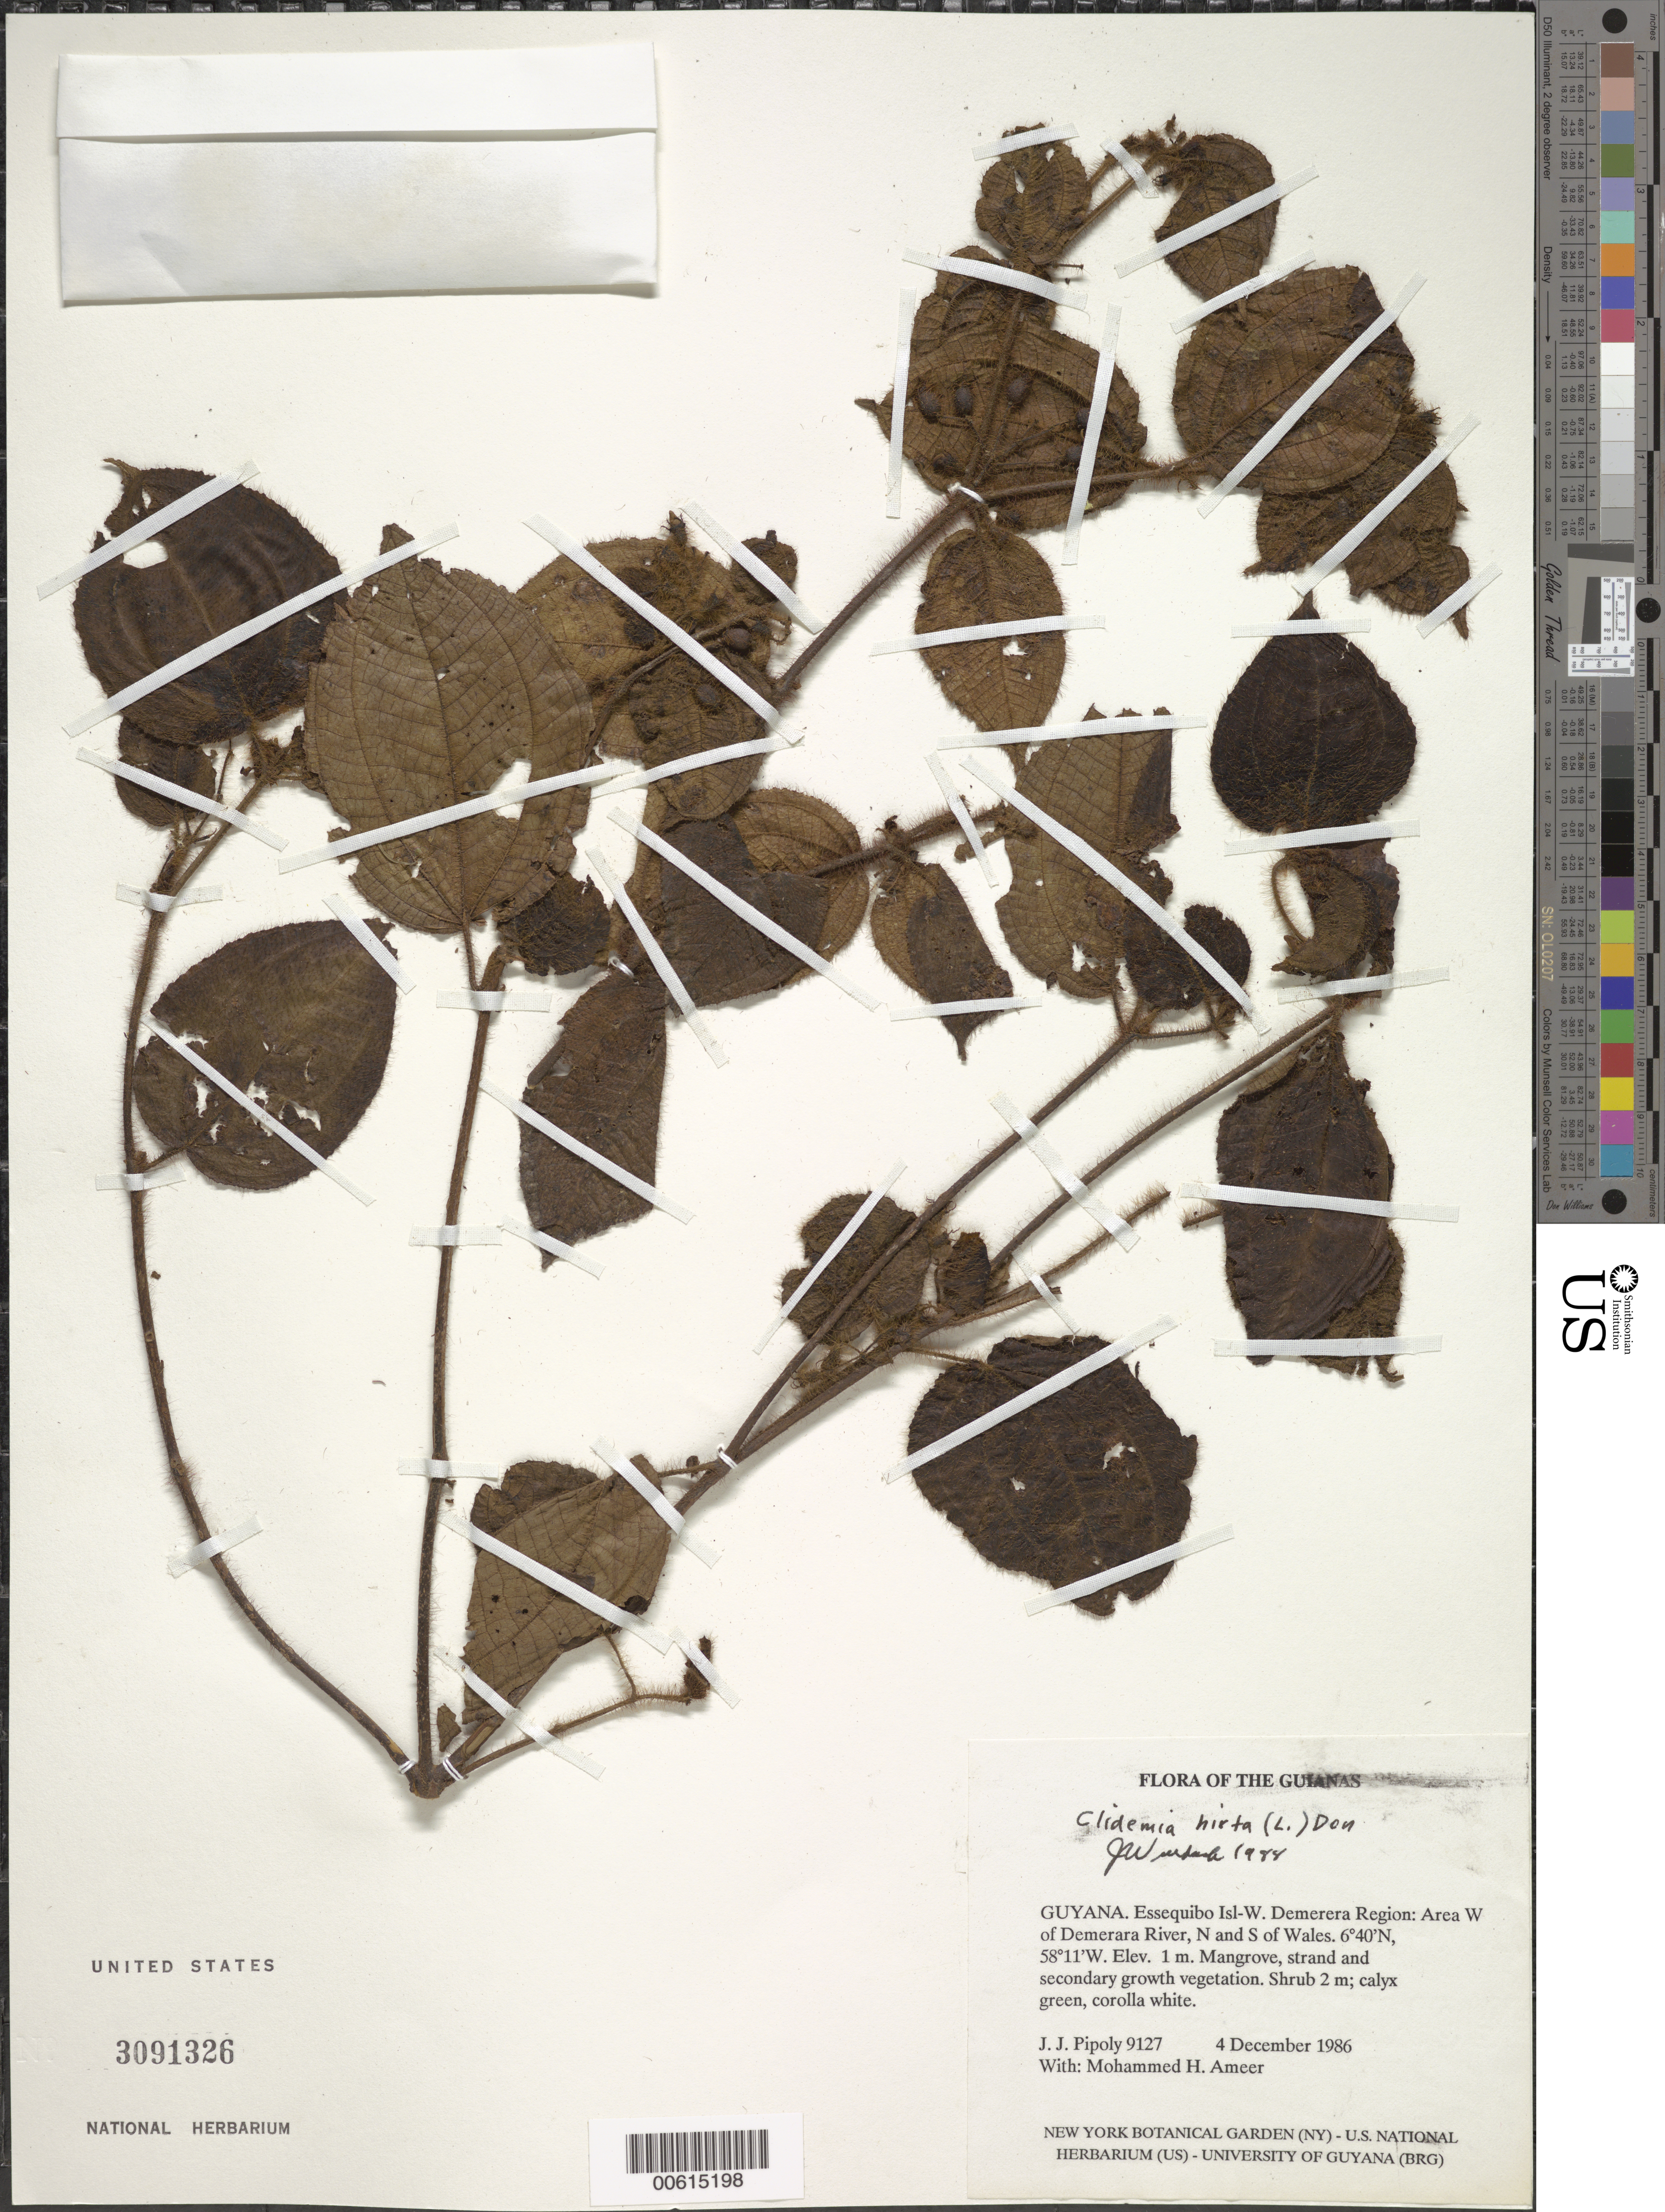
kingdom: Plantae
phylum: Tracheophyta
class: Magnoliopsida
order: Myrtales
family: Melastomataceae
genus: Clidemia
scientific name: Clidemia hirta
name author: (L.) D. Don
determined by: Wurdack, John J., (US), US (UNITED STATES)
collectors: J. J. Pipoly & M. Ameer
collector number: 9127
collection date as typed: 4 December 1986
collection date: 1986-12-04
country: Guyana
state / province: Essequibo Isl-W. Demerara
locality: Area W of Demerara River, N and S of Wales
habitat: Mangrove, strand and secondary growth vegetation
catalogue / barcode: US 3091326